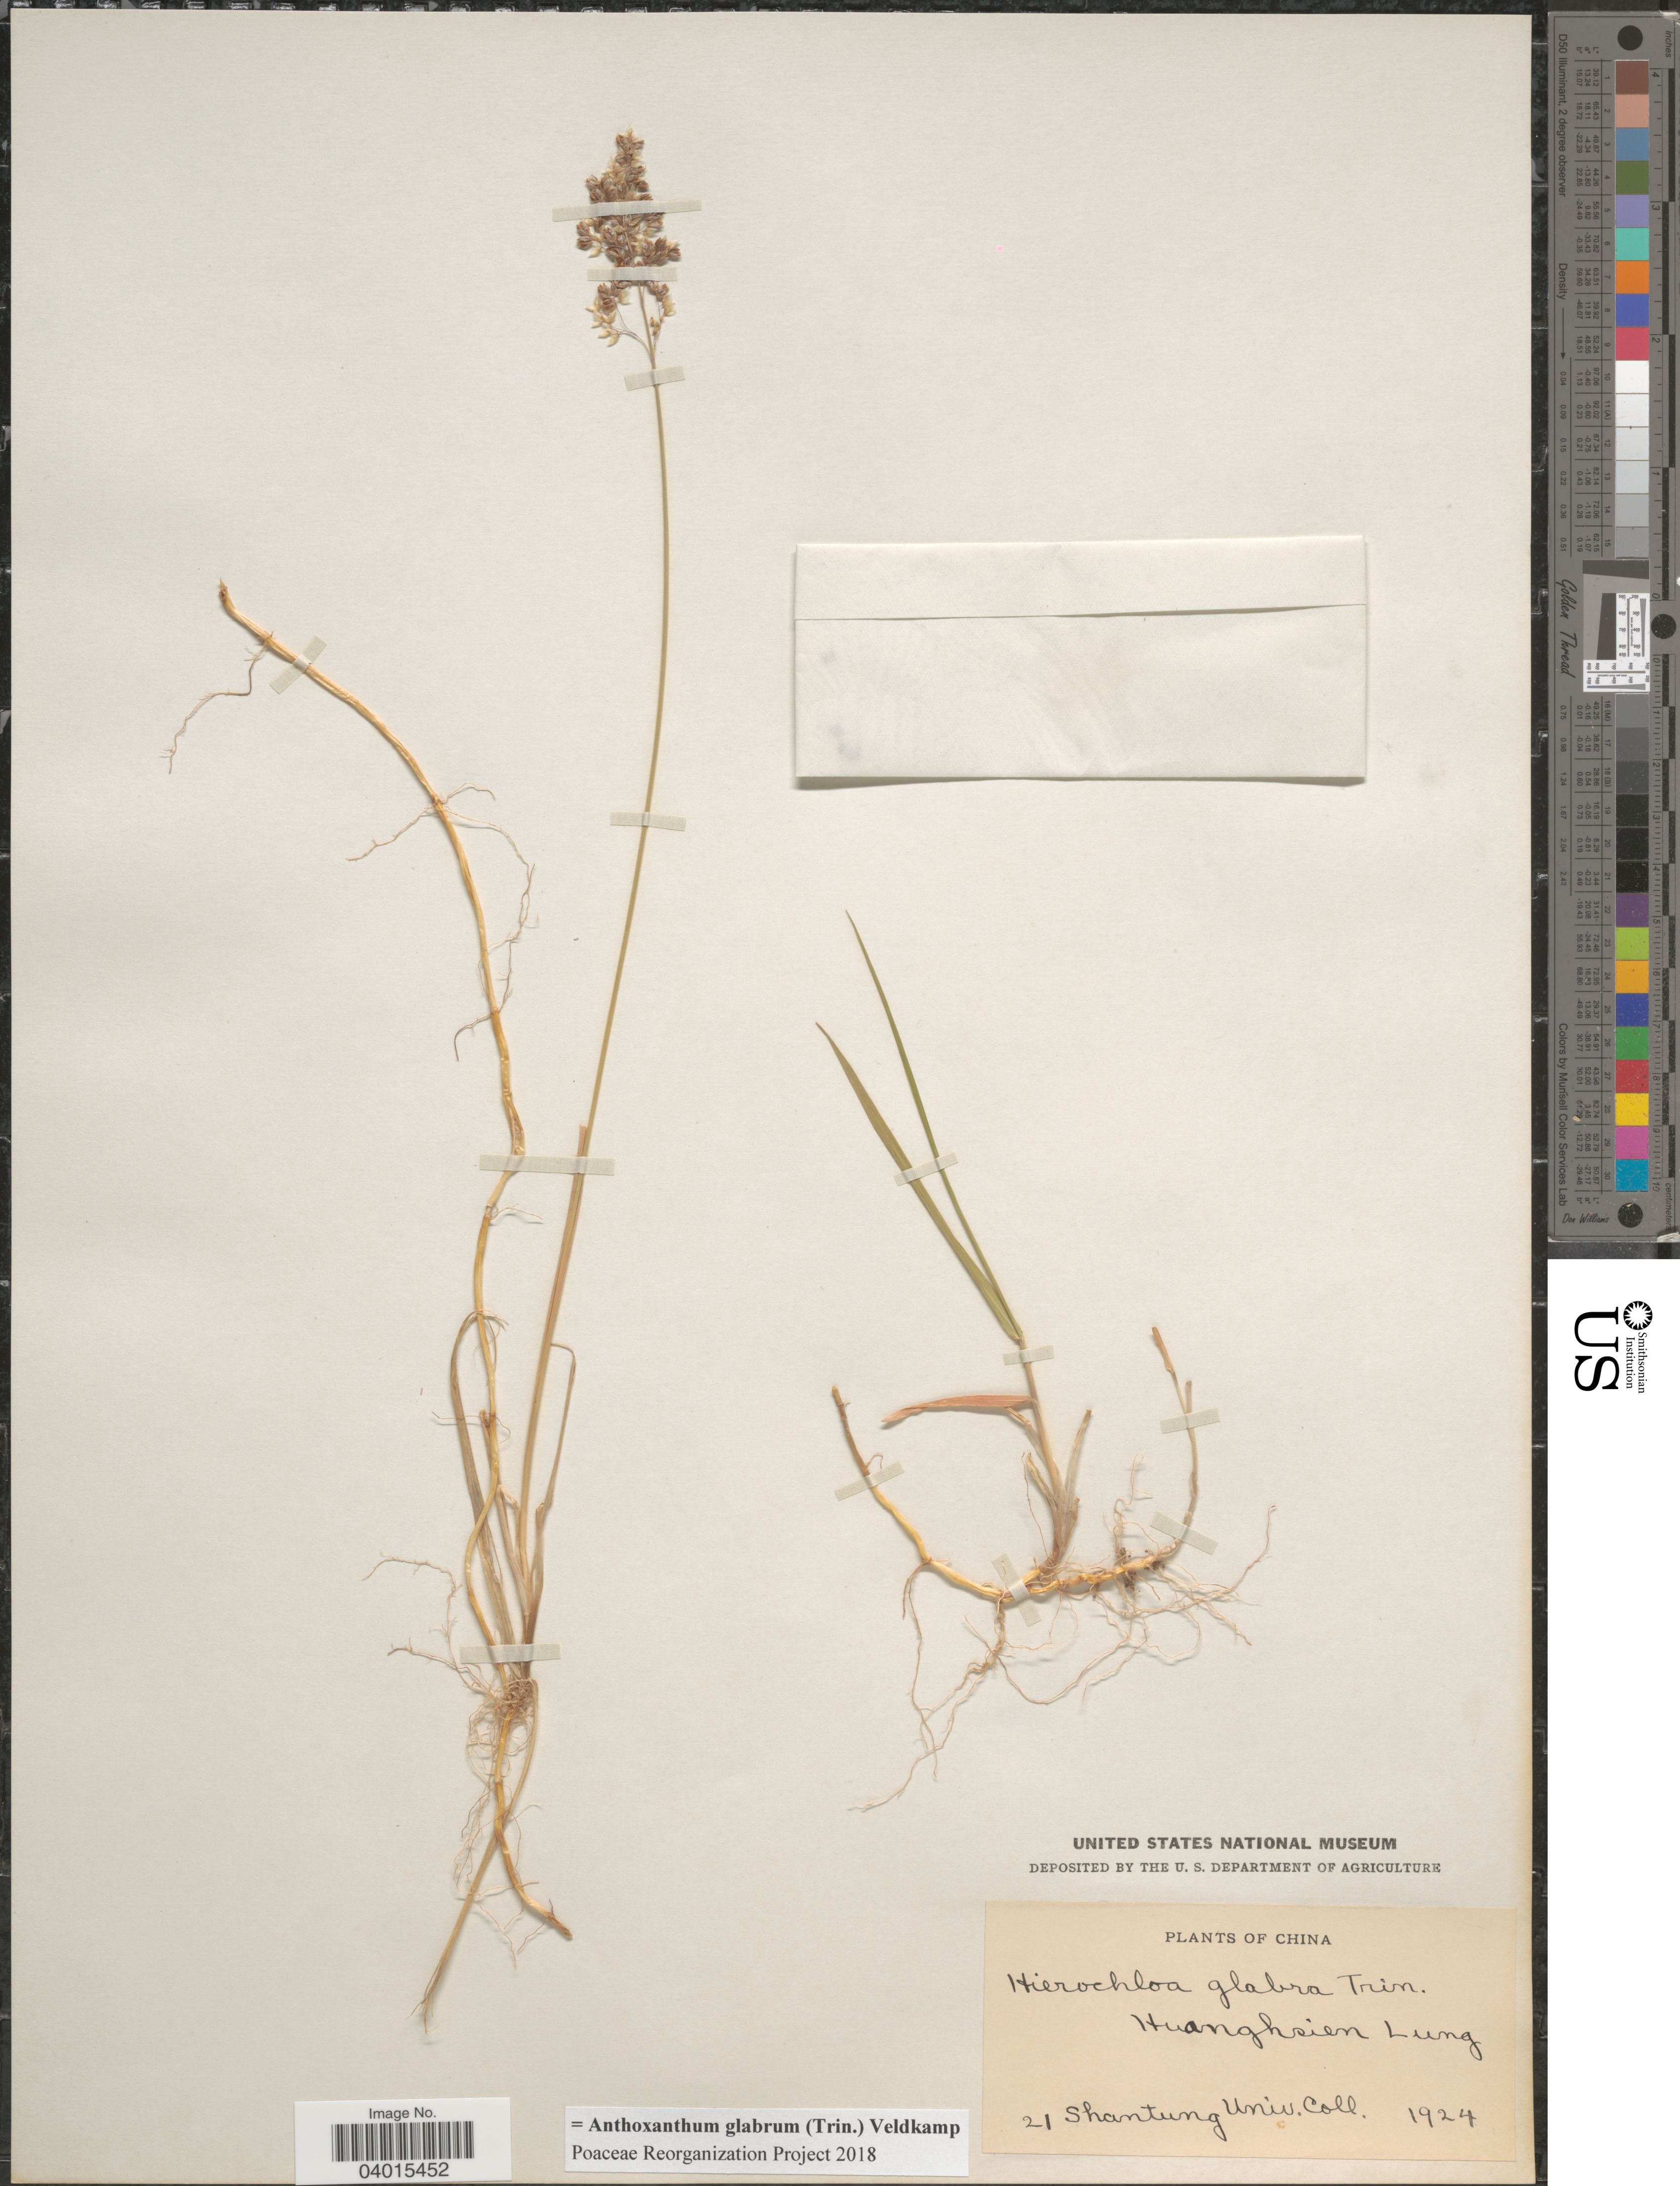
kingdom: Plantae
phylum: Tracheophyta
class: Liliopsida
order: Poales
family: Poaceae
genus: Anthoxanthum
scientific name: Anthoxanthum glabrum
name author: (Trin.) Veldkamp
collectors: Shantung University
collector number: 21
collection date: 1924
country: China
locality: Huanghsien Lung.